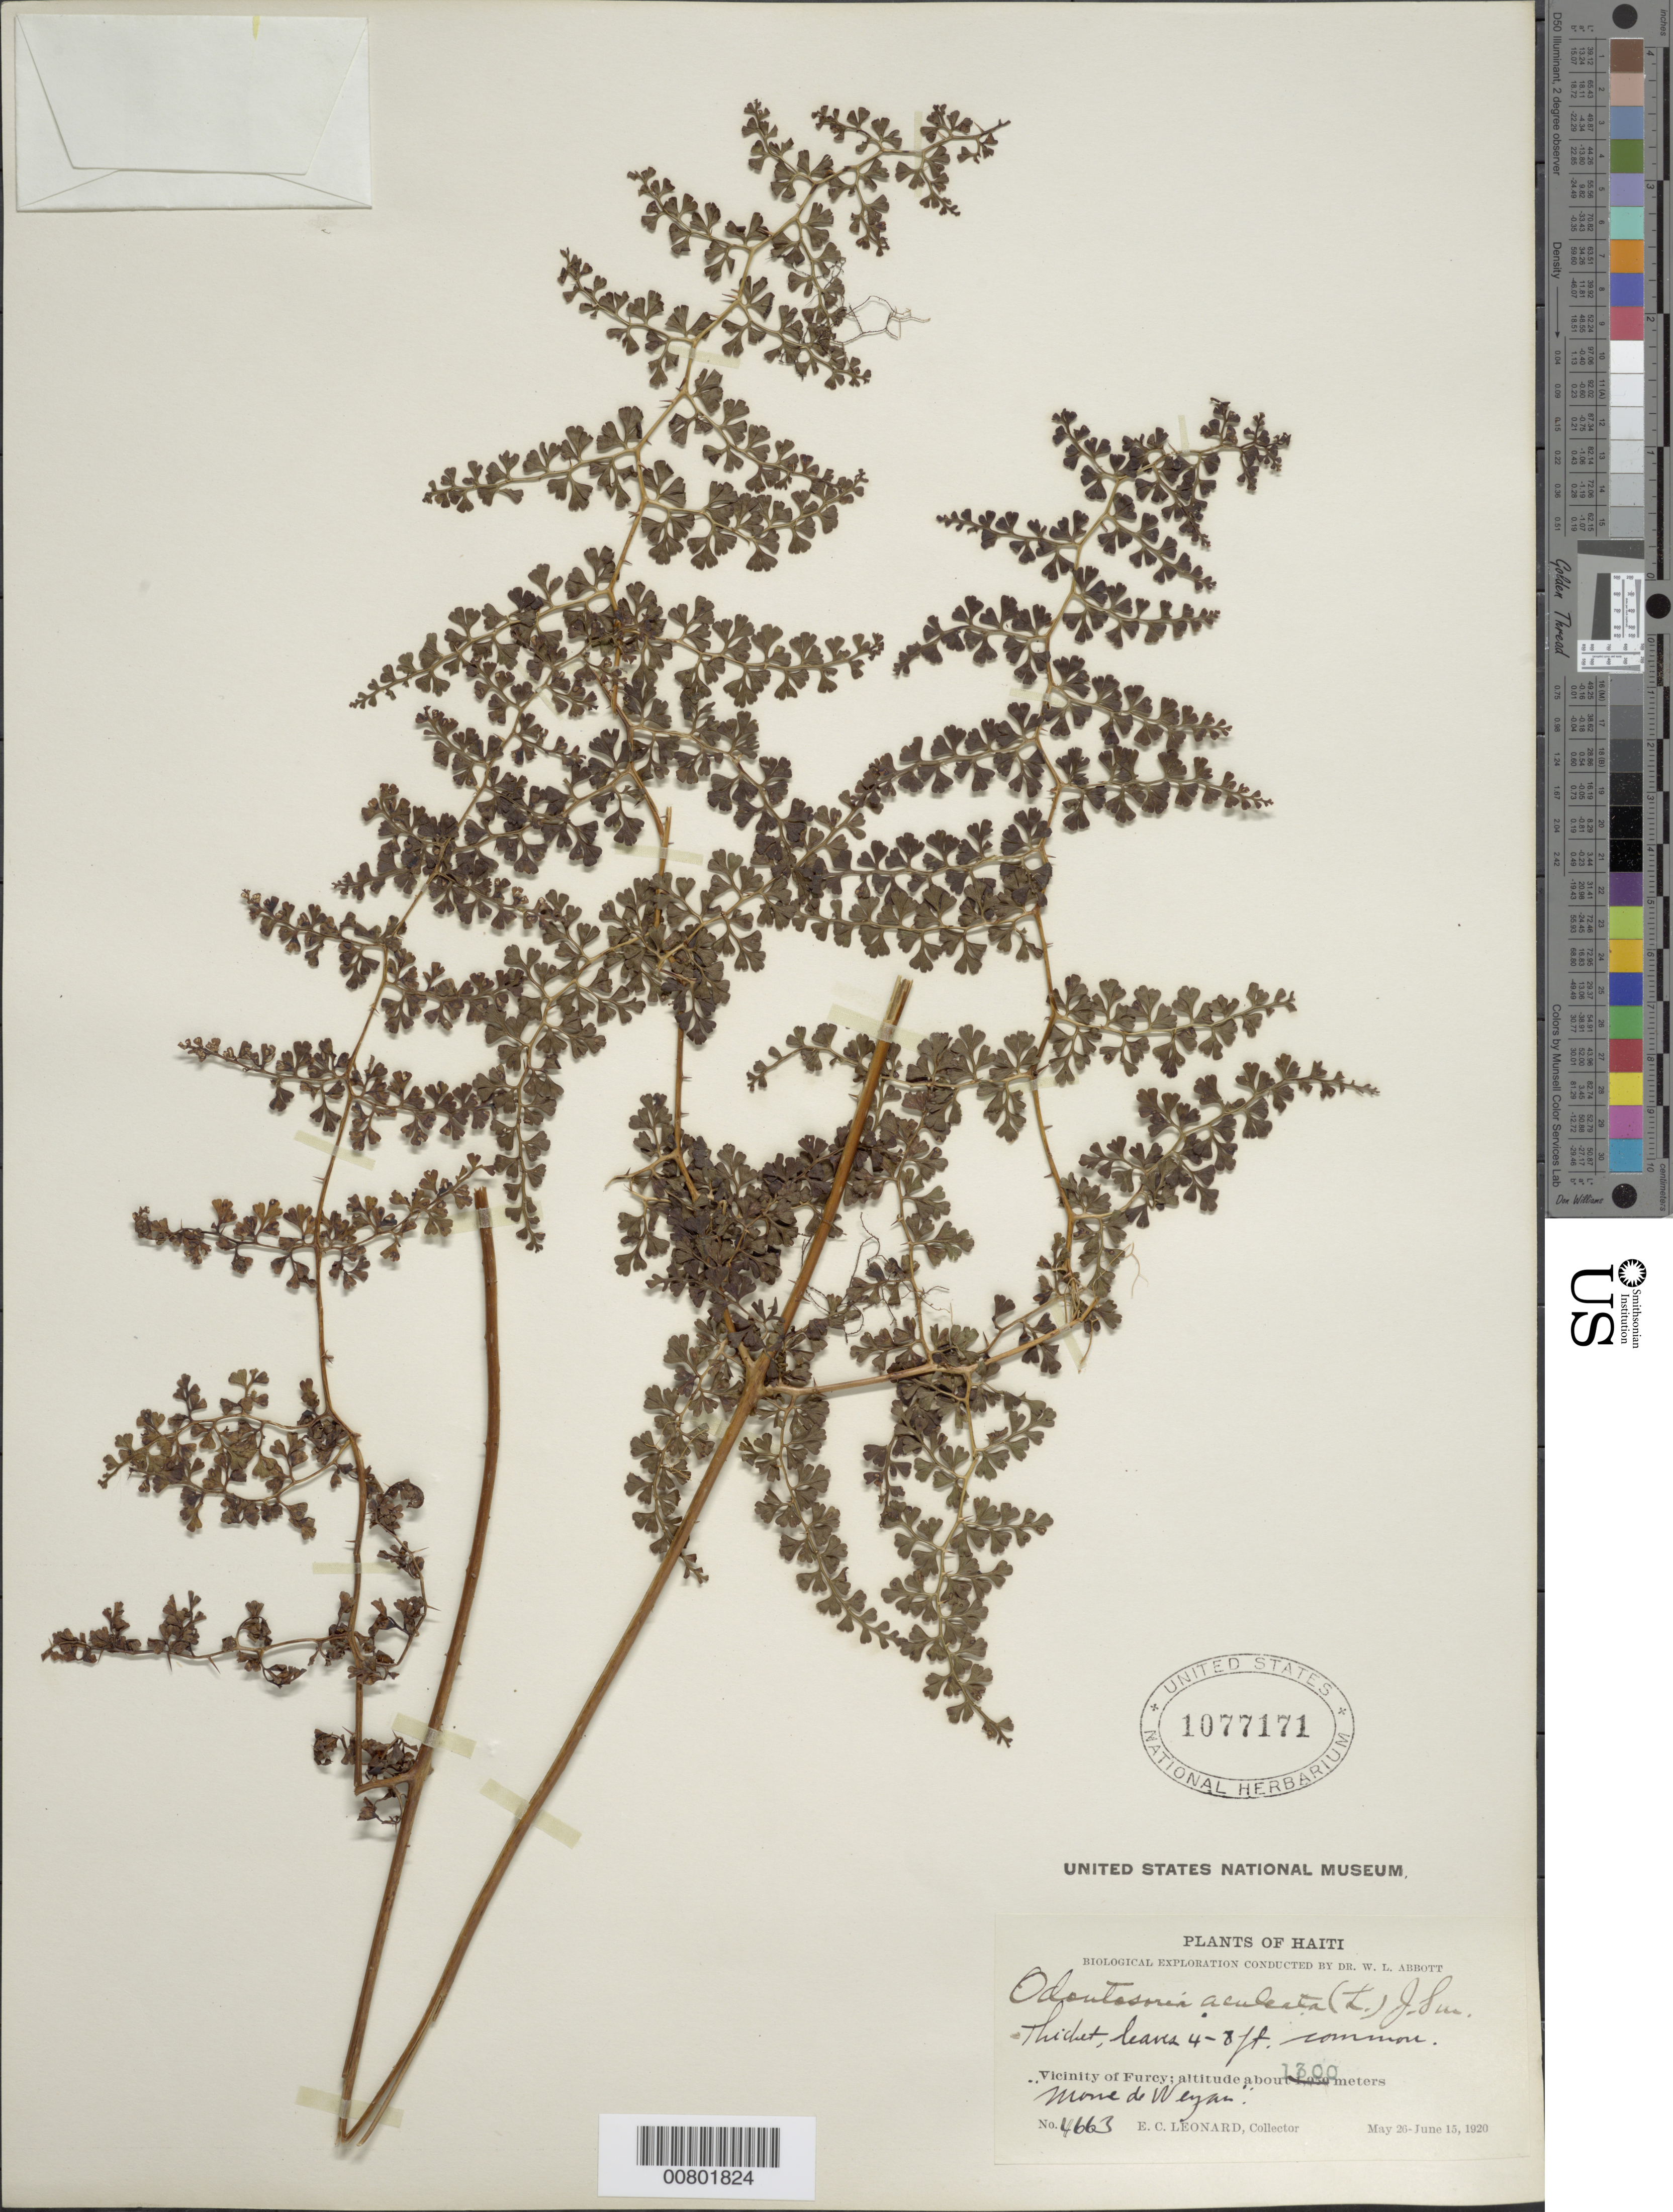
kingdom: Plantae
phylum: Tracheophyta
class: Polypodiopsida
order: Polypodiales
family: Lindsaeaceae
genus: Odontosoria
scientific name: Odontosoria aculeata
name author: (L.) J. Sm.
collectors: E. C. Leonard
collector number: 4663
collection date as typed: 20 May 1920 to 15 Jun 1920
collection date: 1920-05-20/1920-06-15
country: Haiti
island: Hispaniola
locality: Furcy vicinity, Morne de Wegan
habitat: Thicket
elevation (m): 1300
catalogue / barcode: US 1077171